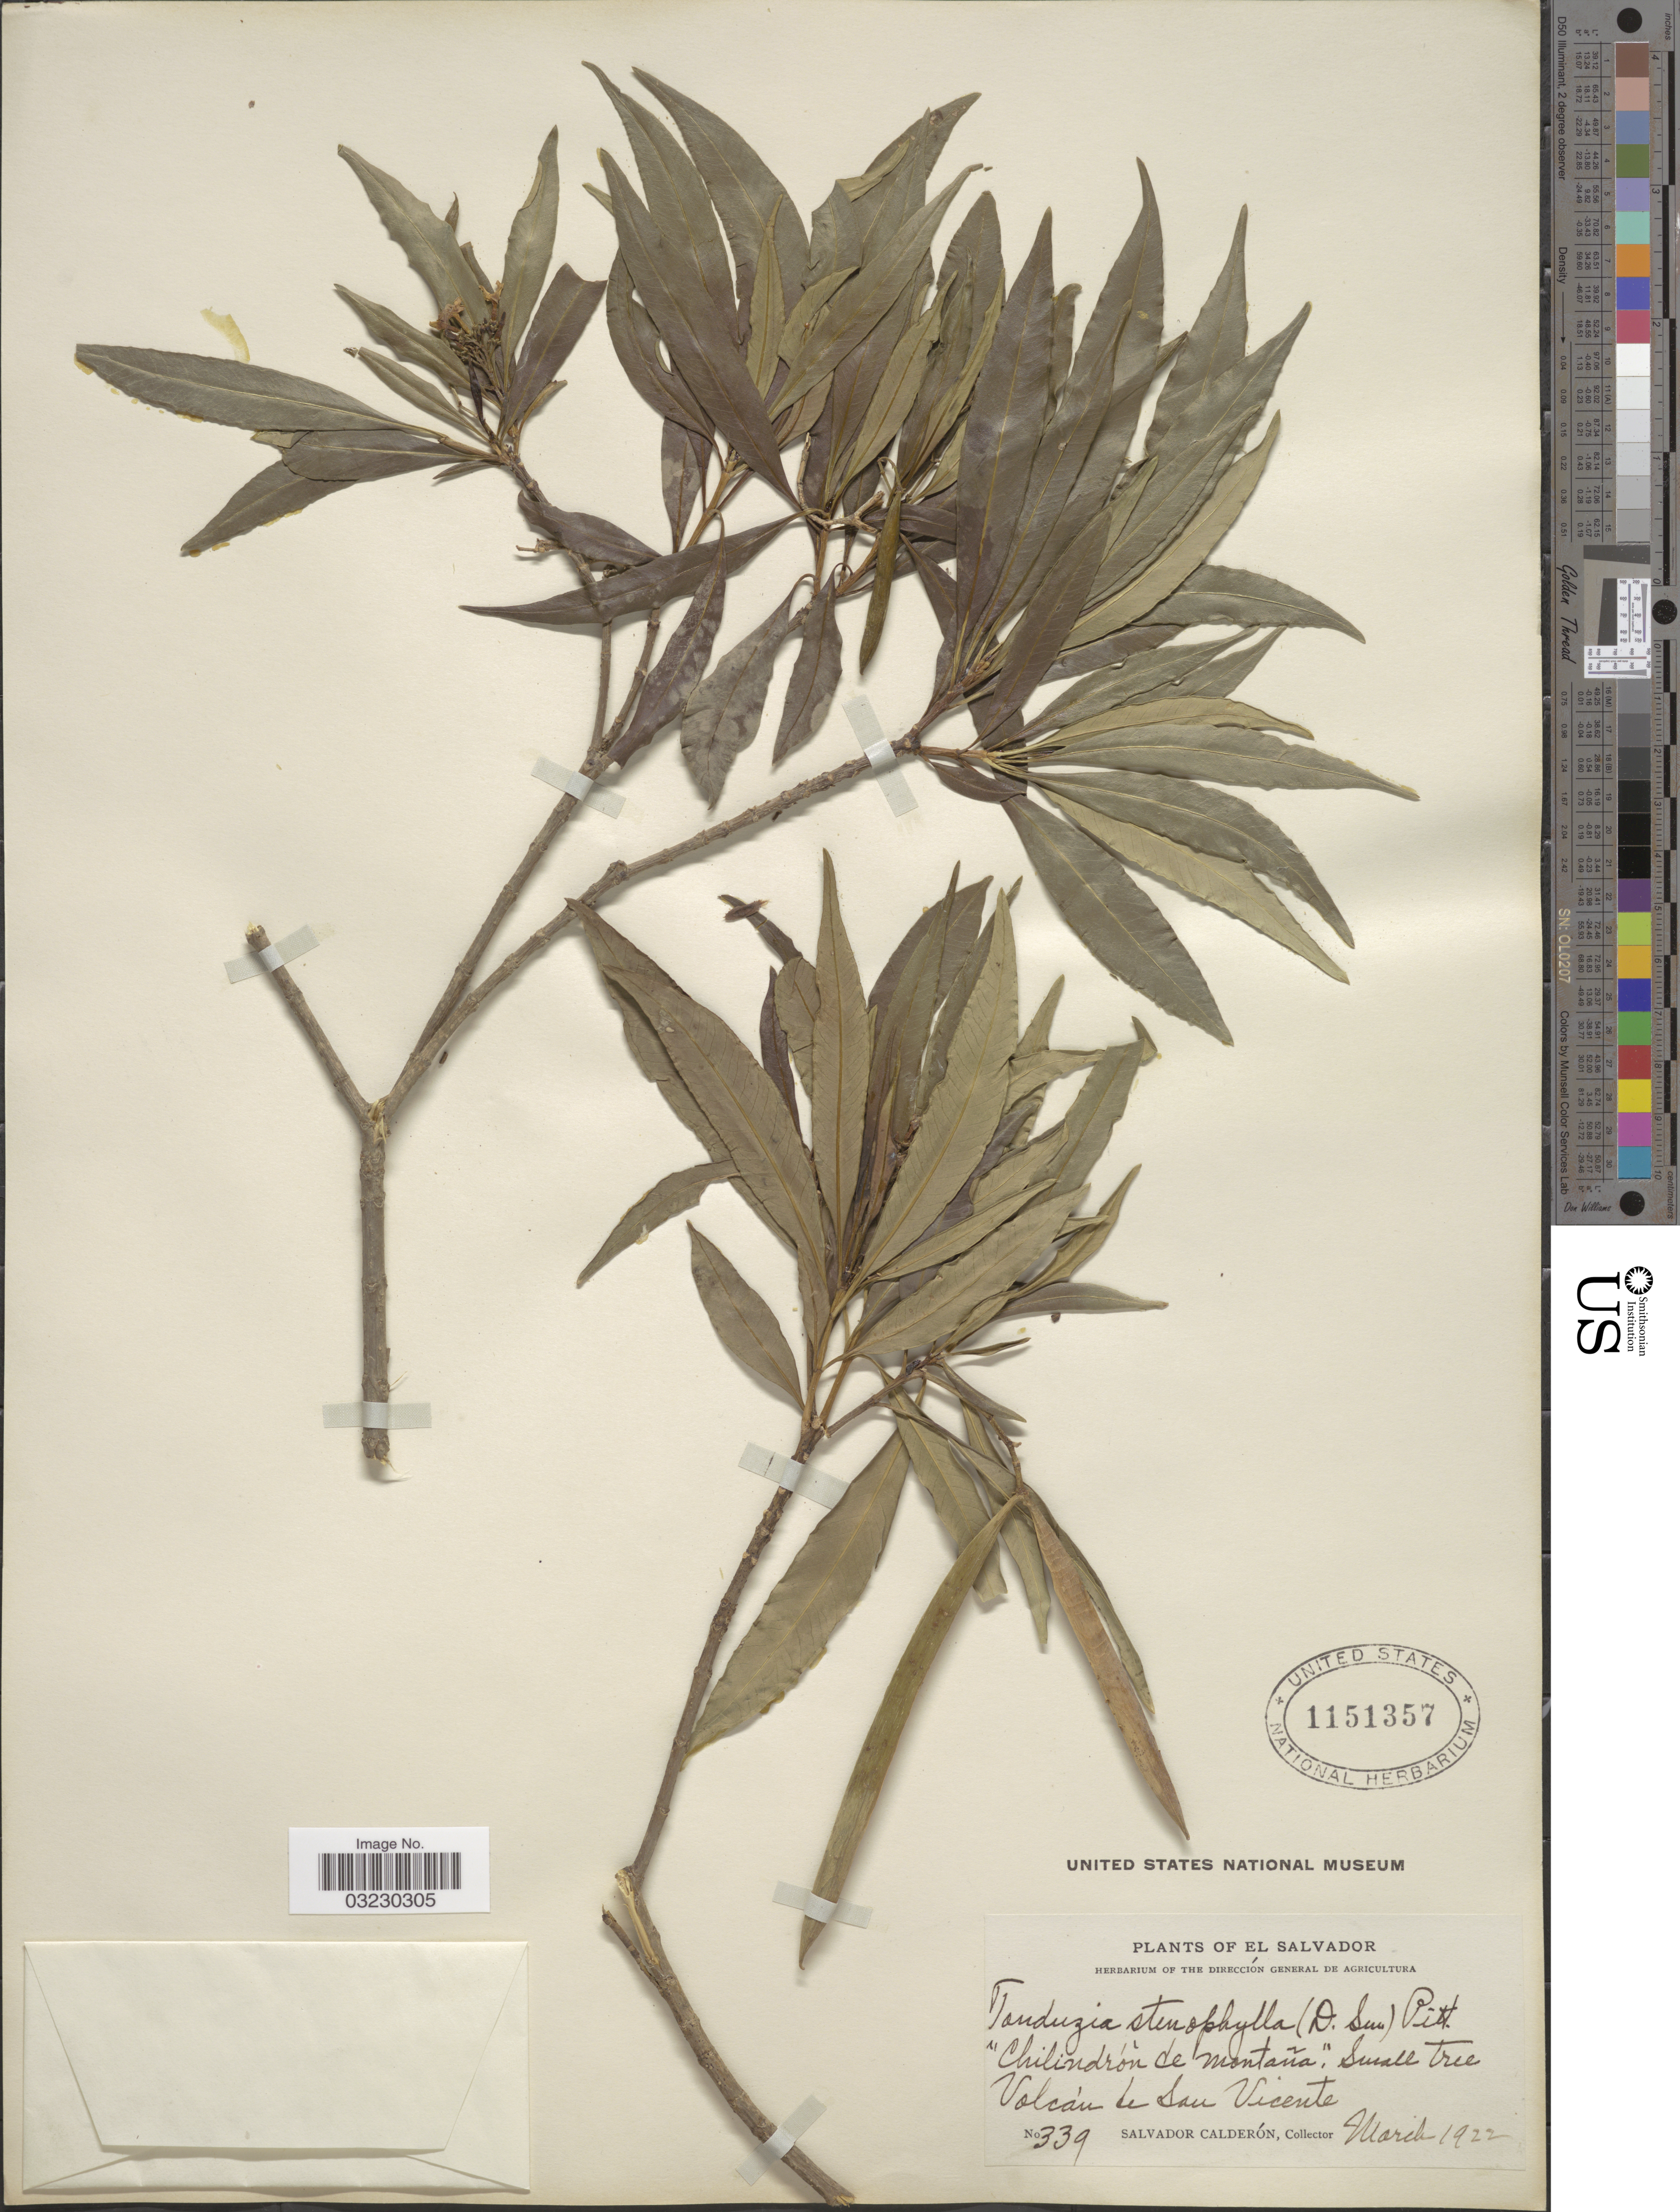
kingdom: Plantae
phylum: Tracheophyta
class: Magnoliopsida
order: Gentianales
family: Apocynaceae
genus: Tonduzia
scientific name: Tonduzia stenophylla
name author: (Donn. Sm.) Pittier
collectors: S. Calderón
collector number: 339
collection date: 1922-03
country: El Salvador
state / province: San Vincente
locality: Volcán de San Vicente.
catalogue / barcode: US 1151357